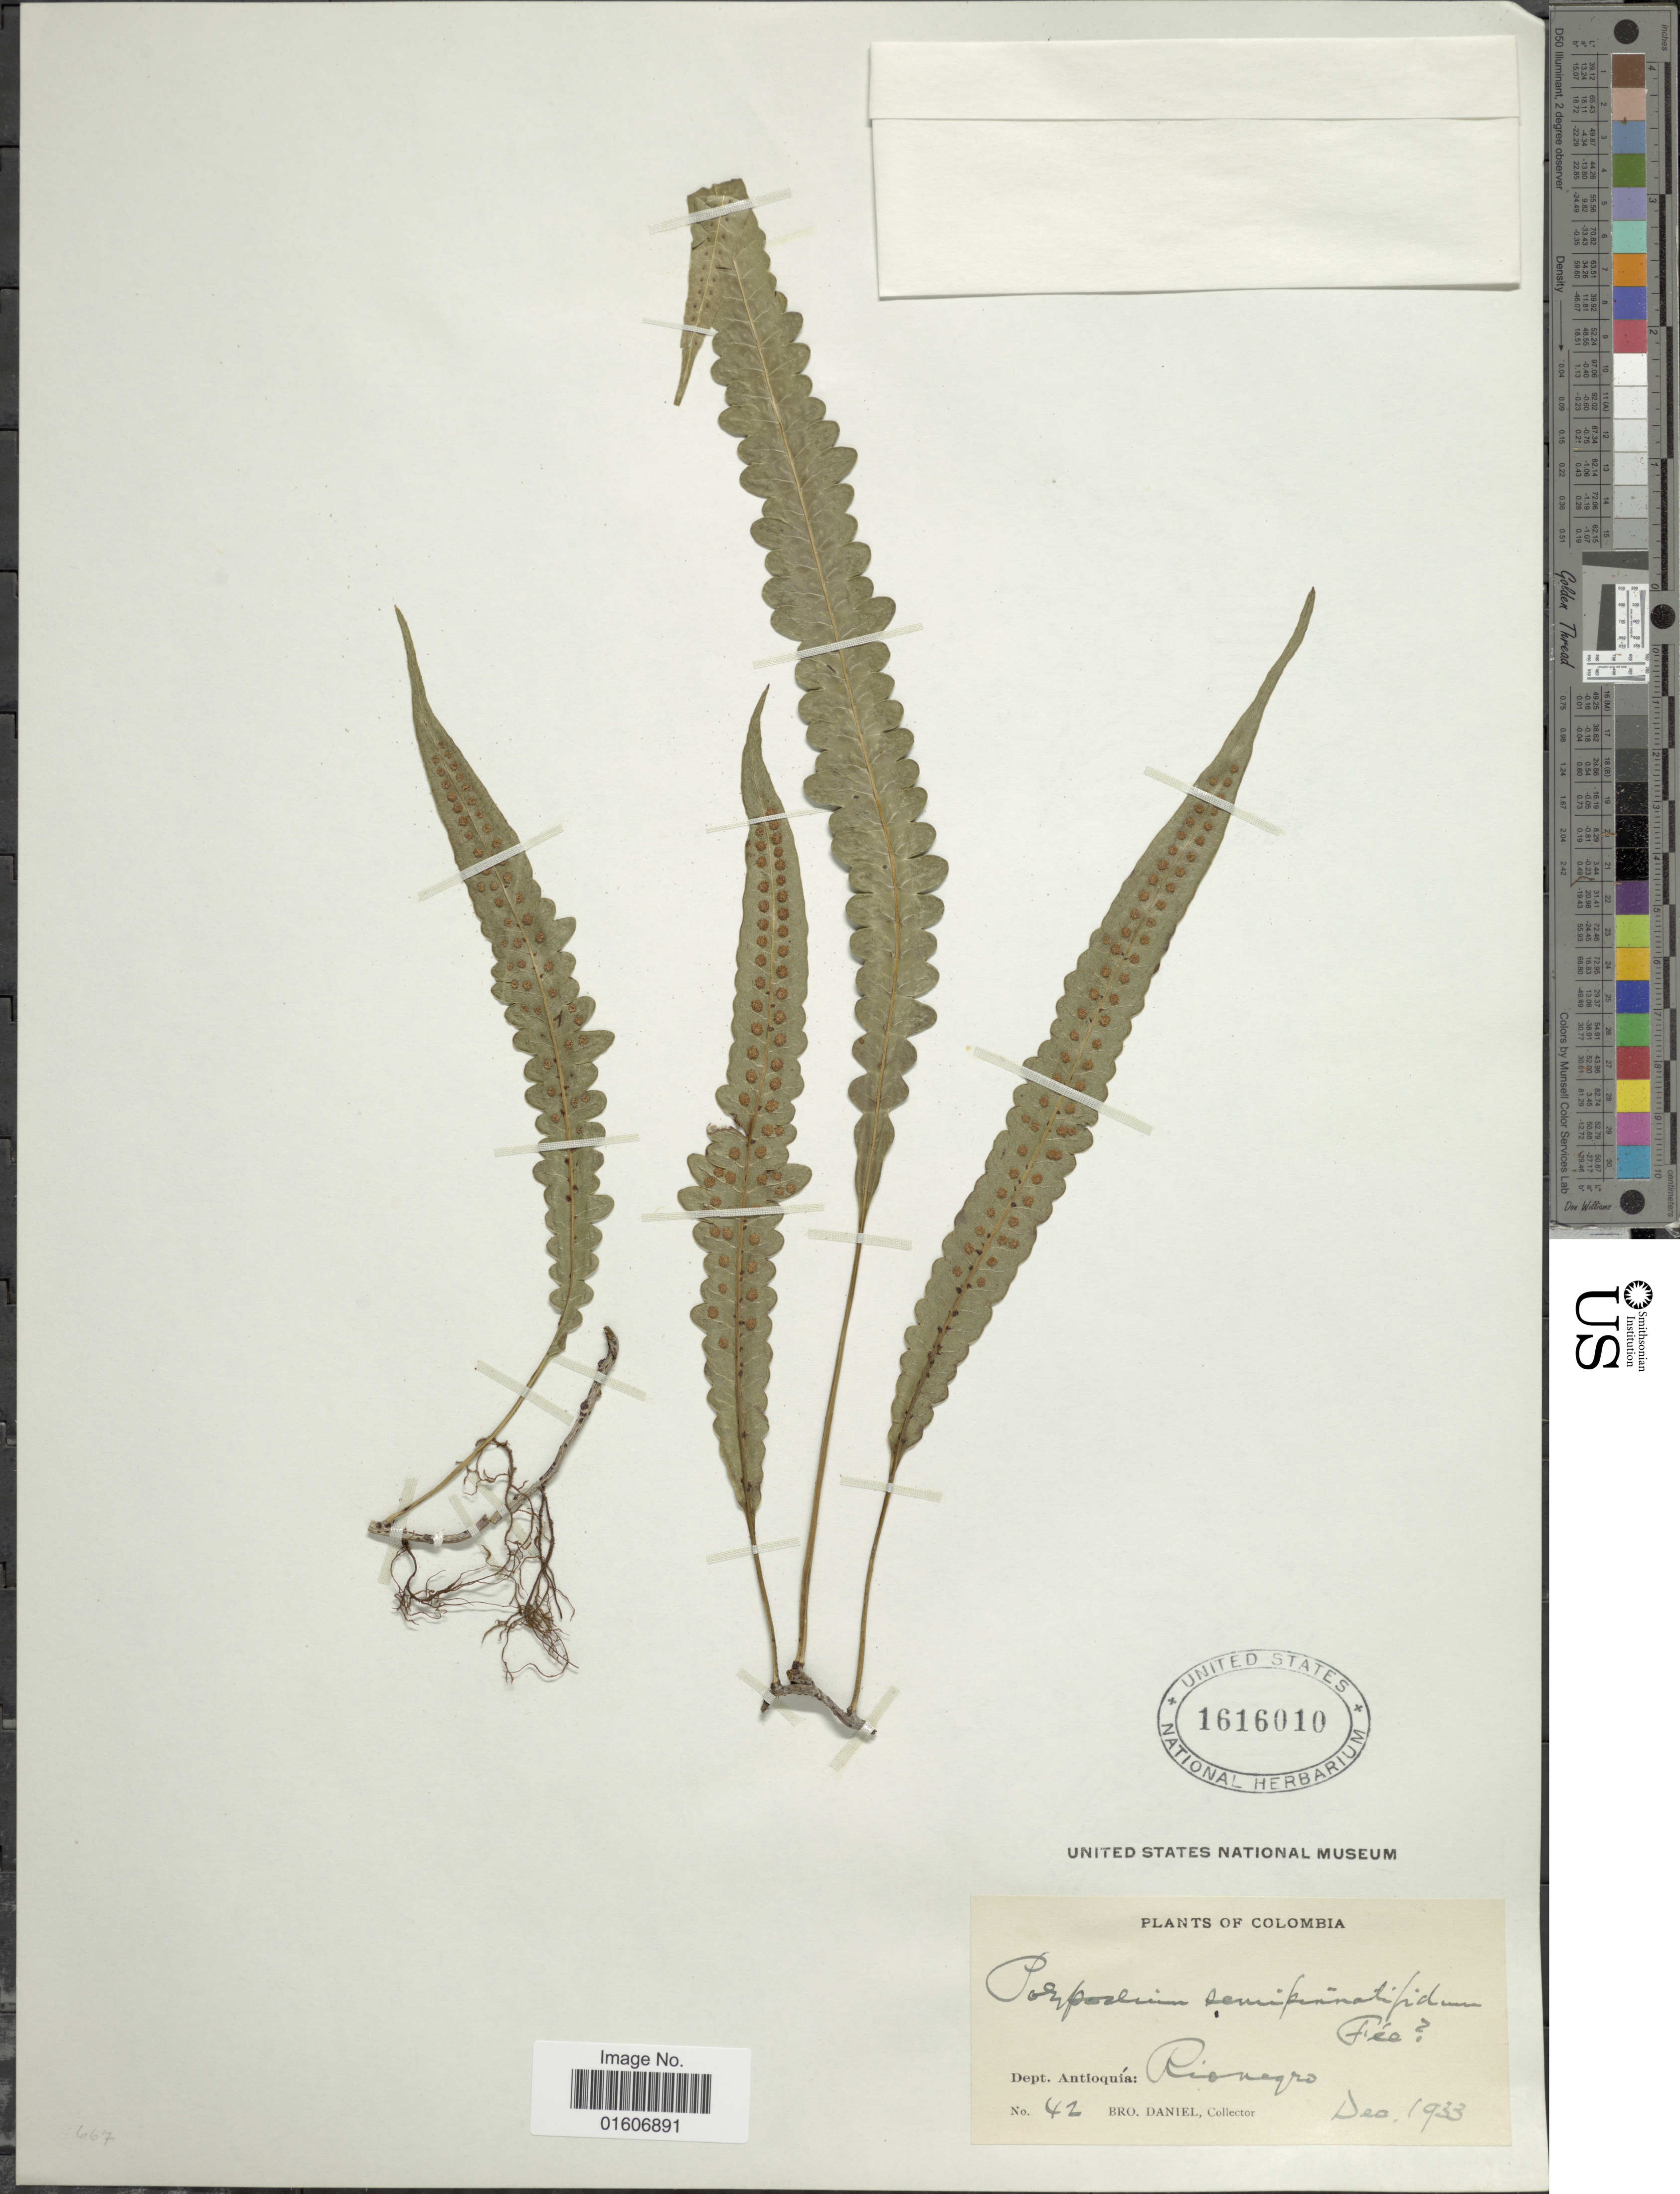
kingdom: Plantae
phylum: Tracheophyta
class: Polypodiopsida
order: Polypodiales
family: Polypodiaceae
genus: Serpocaulon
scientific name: Serpocaulon semipinnatifidum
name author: (Fée) A.R. Sm.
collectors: Bro. Daniel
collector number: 42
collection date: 1933-12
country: Colombia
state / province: Antioquia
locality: Dept. Antioquía: Rionegro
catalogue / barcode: US 1616010